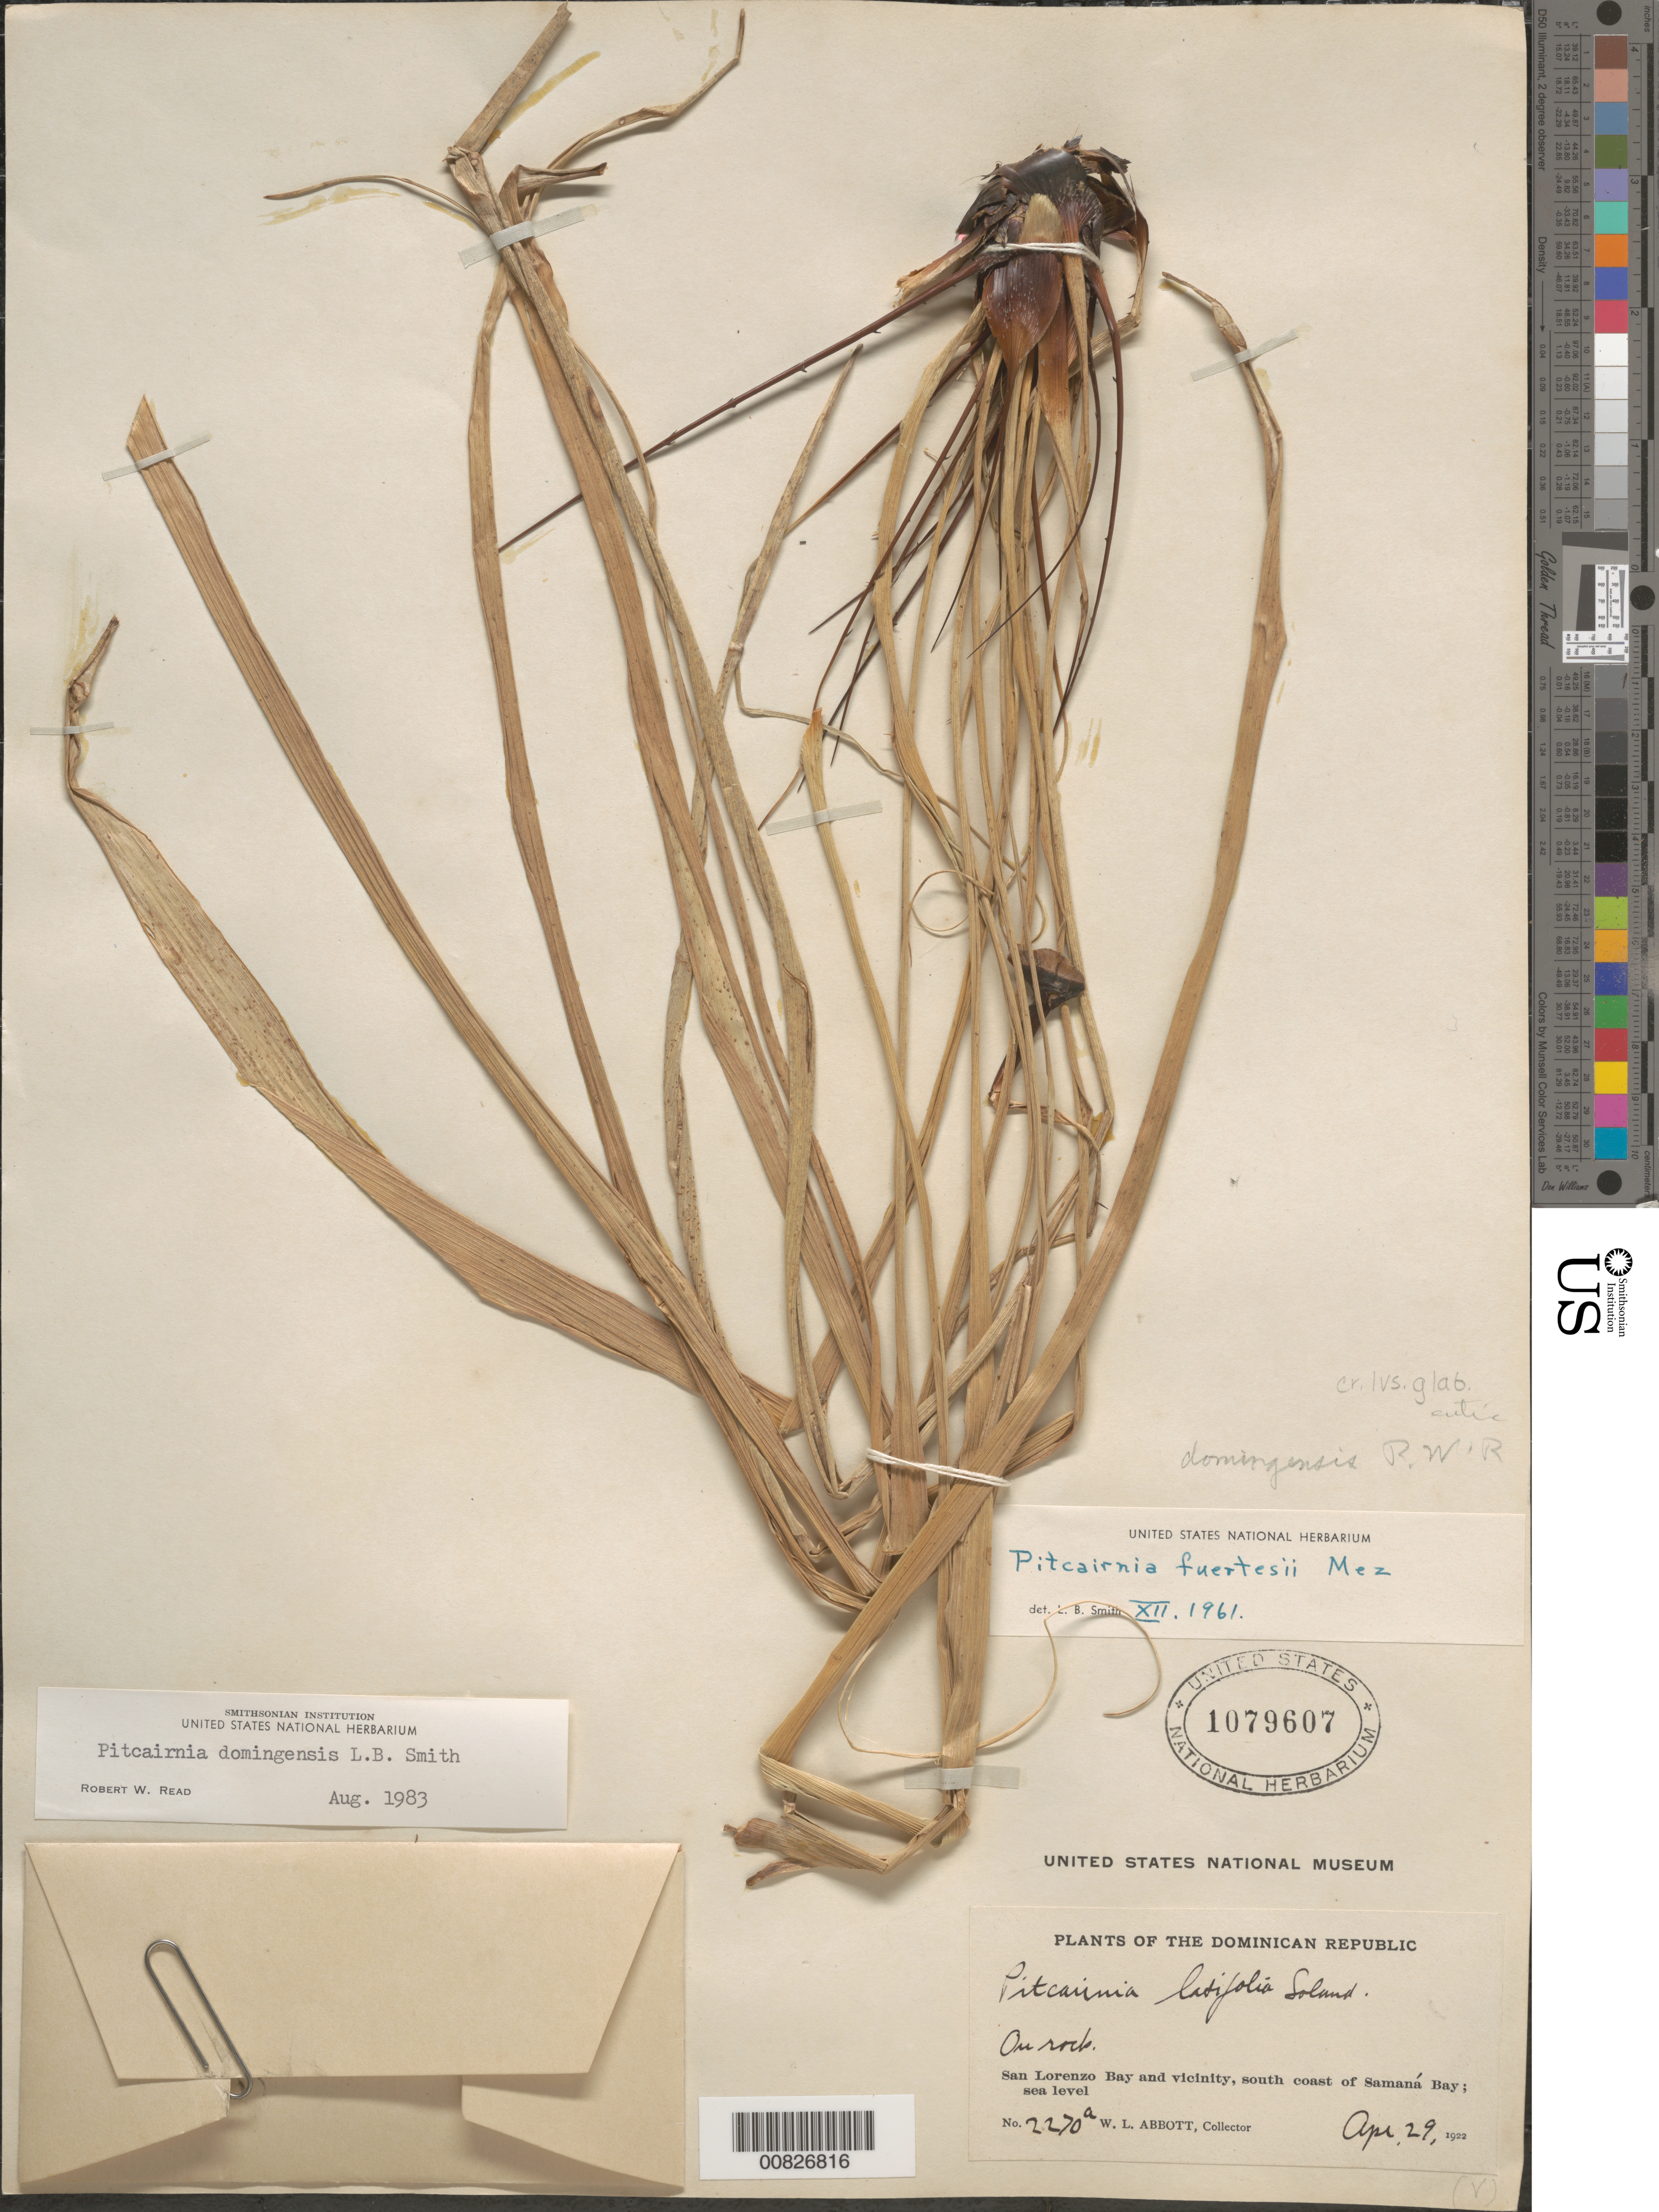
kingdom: Plantae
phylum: Tracheophyta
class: Liliopsida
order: Poales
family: Bromeliaceae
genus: Pitcairnia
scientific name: Pitcairnia domingensis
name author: L.B. Sm.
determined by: Read, Robert W., (US), NMNH (UNITED STATES)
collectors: W. L. Abbott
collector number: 2270a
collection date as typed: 29 Apr 1922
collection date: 1922-04-29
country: Dominican Republic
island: Hispaniola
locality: San Lorenzo Bay and vicinity, south coast of Samaná Bay.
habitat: On rock.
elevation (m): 0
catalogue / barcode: US 1079607